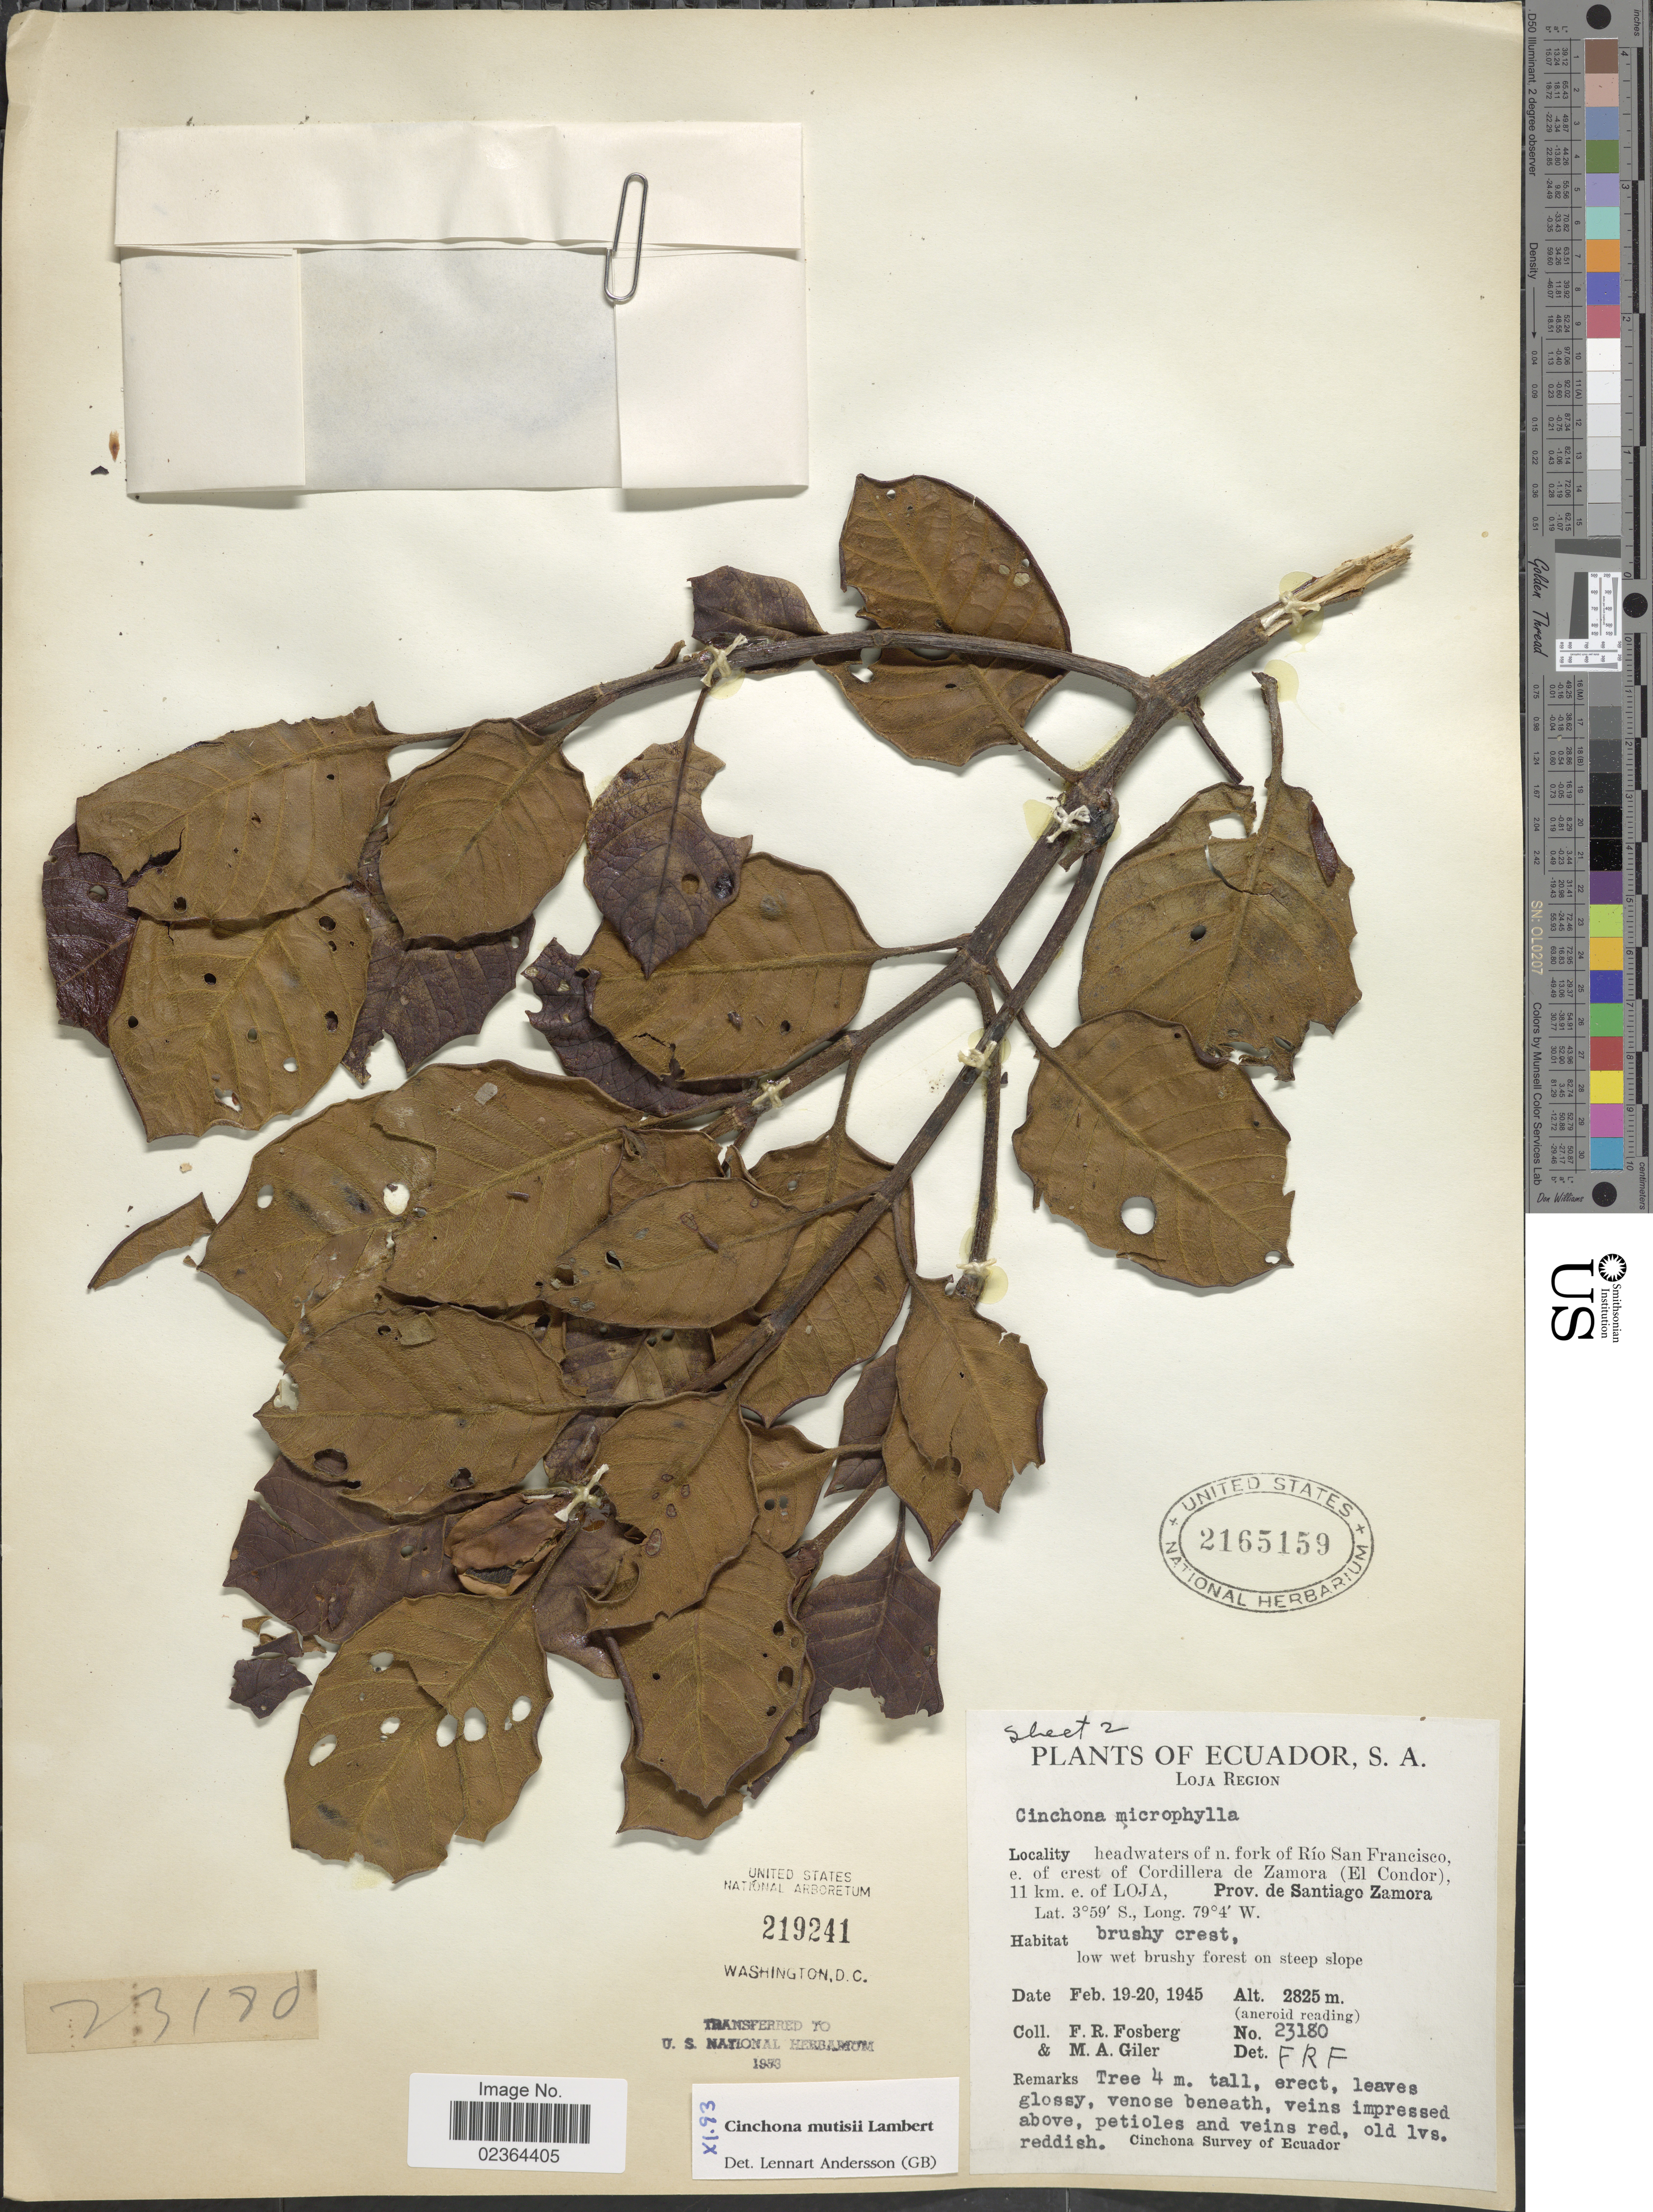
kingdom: Plantae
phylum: Tracheophyta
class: Magnoliopsida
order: Gentianales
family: Rubiaceae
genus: Cinchona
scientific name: Cinchona mutisii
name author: Lamb.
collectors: F. R. Fosberg & M. Giler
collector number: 23180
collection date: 1945-02-19/1945-02-20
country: Ecuador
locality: Loja Region, headwaters of n. fork of Rio San Francisco, e. of crest of Cordillera de Zamora (El Condor) 11 km. e. of Loja. Prov. de Santiago Zamora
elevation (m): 2825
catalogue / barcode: US 2165159